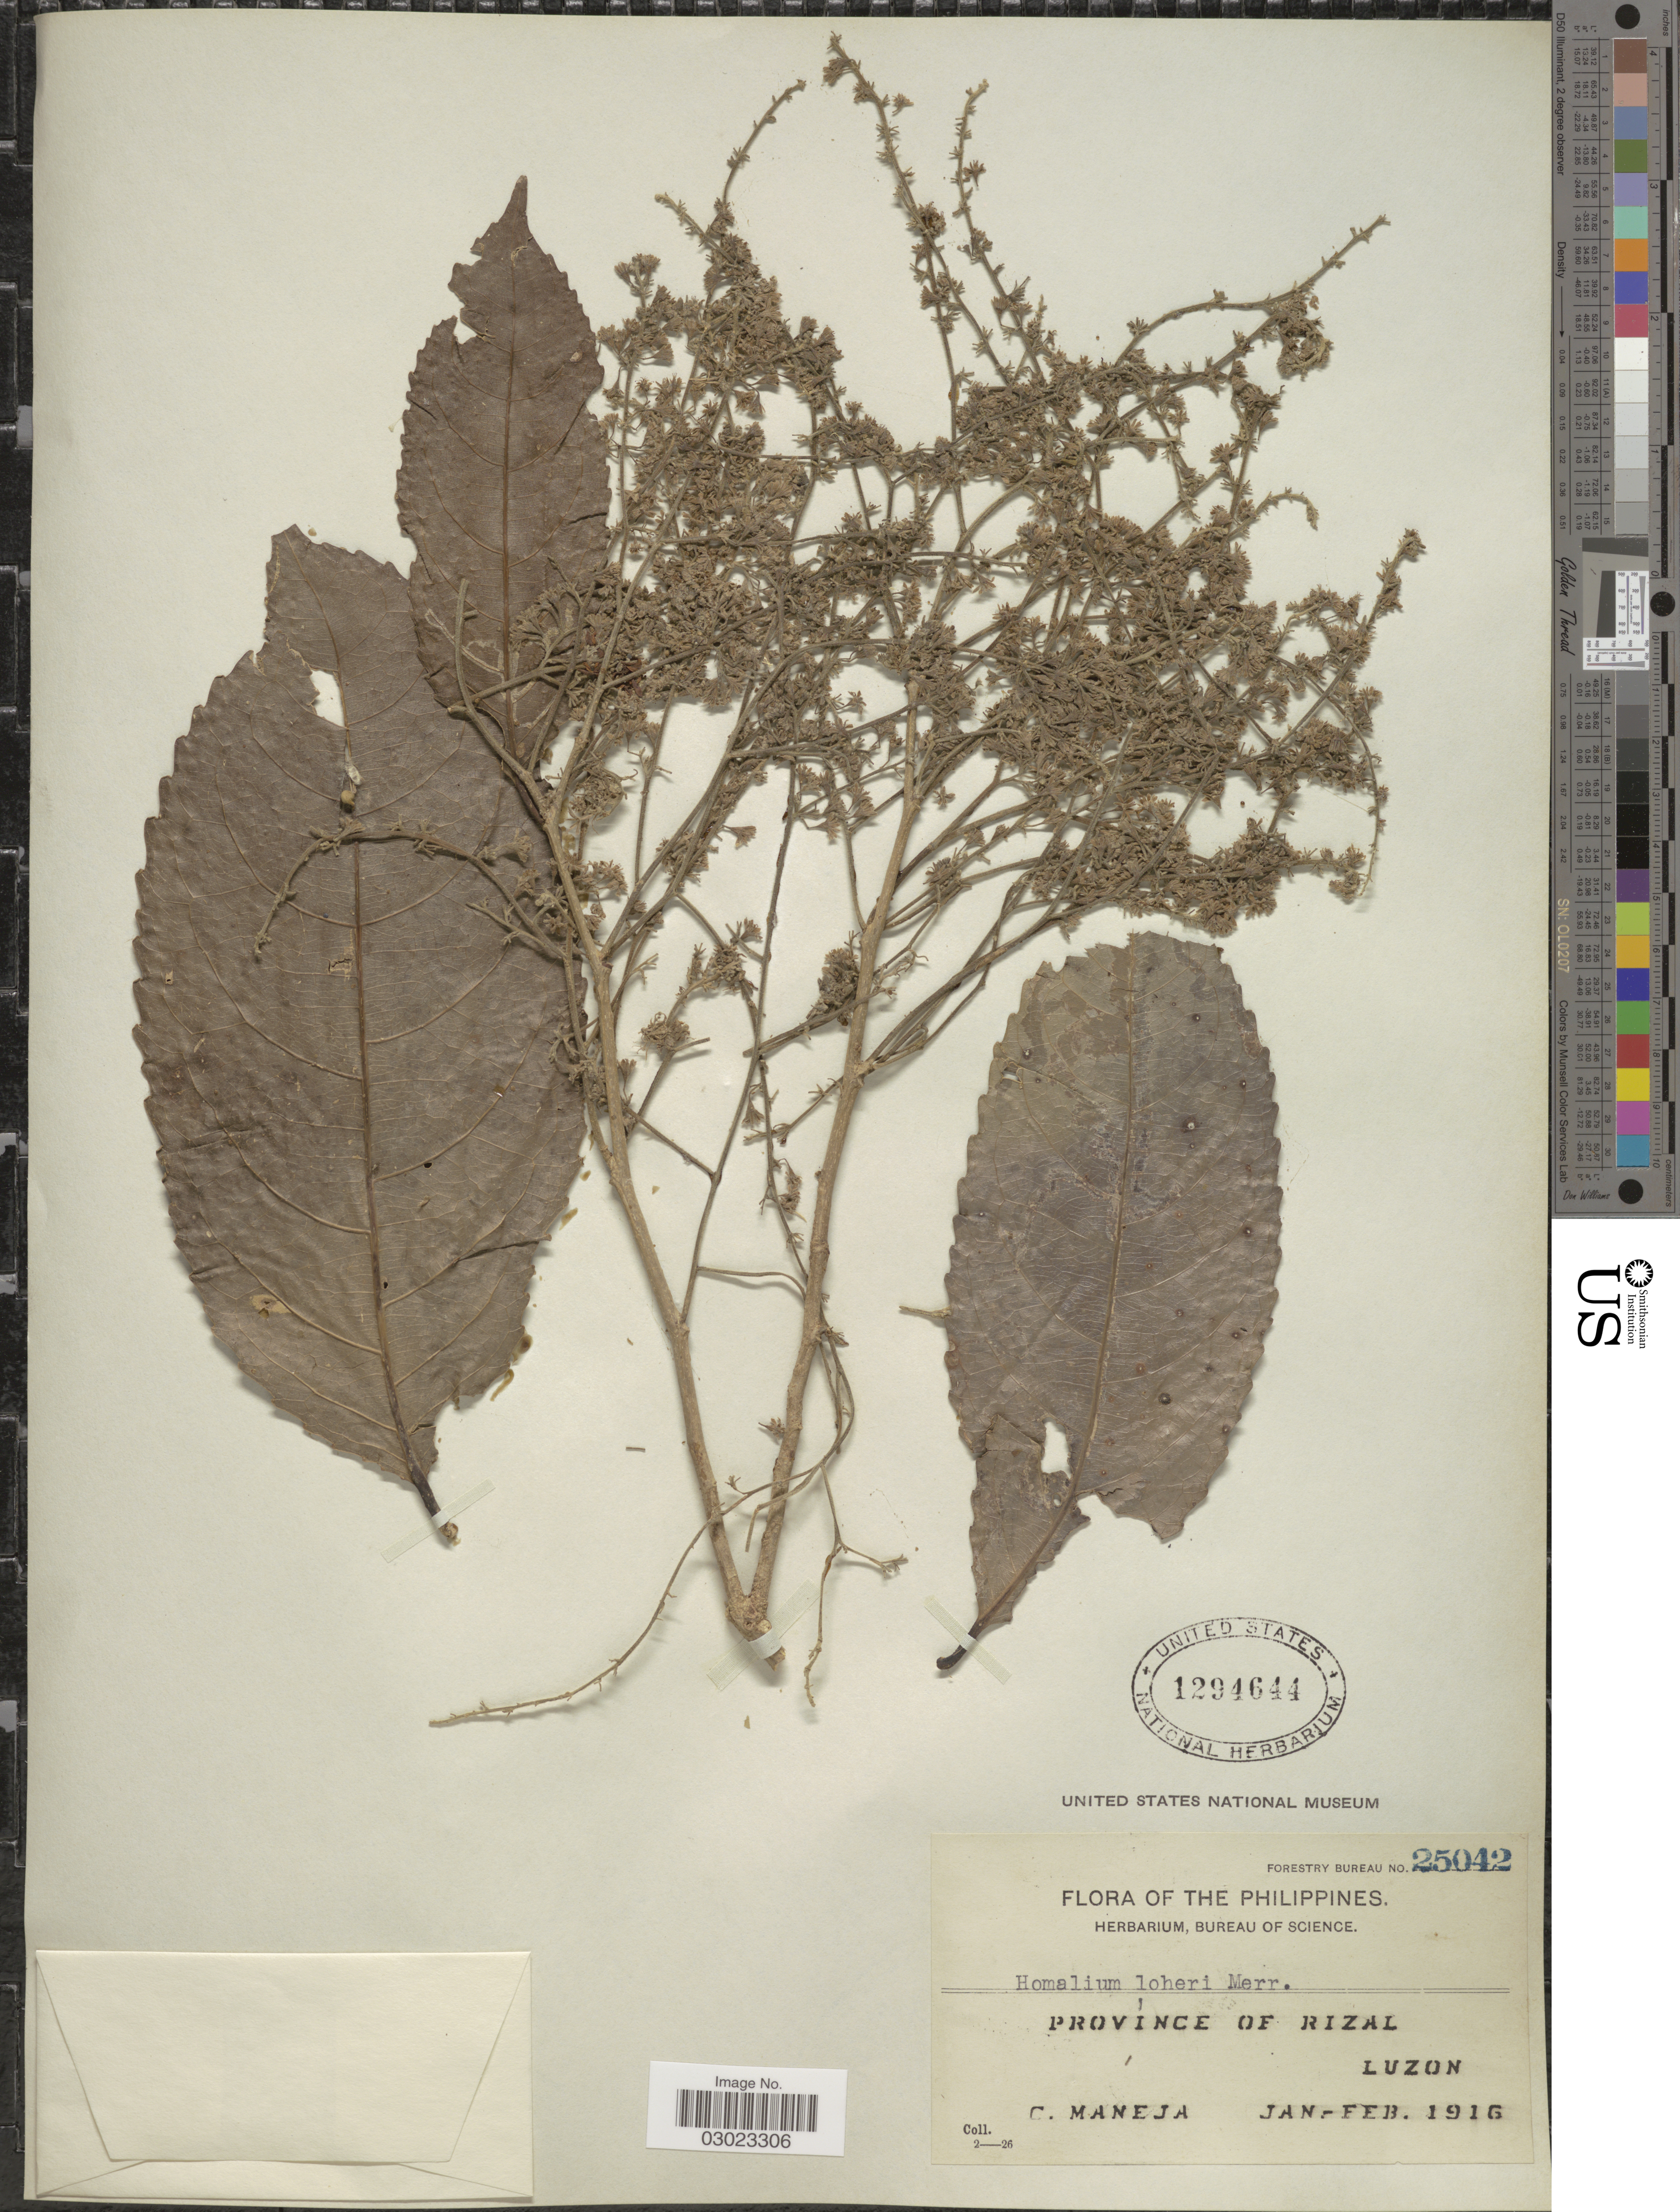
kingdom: Plantae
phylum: Tracheophyta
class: Magnoliopsida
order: Malpighiales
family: Salicaceae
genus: Homalium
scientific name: Homalium loheri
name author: Merr.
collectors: C. Maneja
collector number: Forestry Bureau 25042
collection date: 1916-01/1916-02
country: Philippines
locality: Province of Rizal, Luzon.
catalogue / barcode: US 1294644